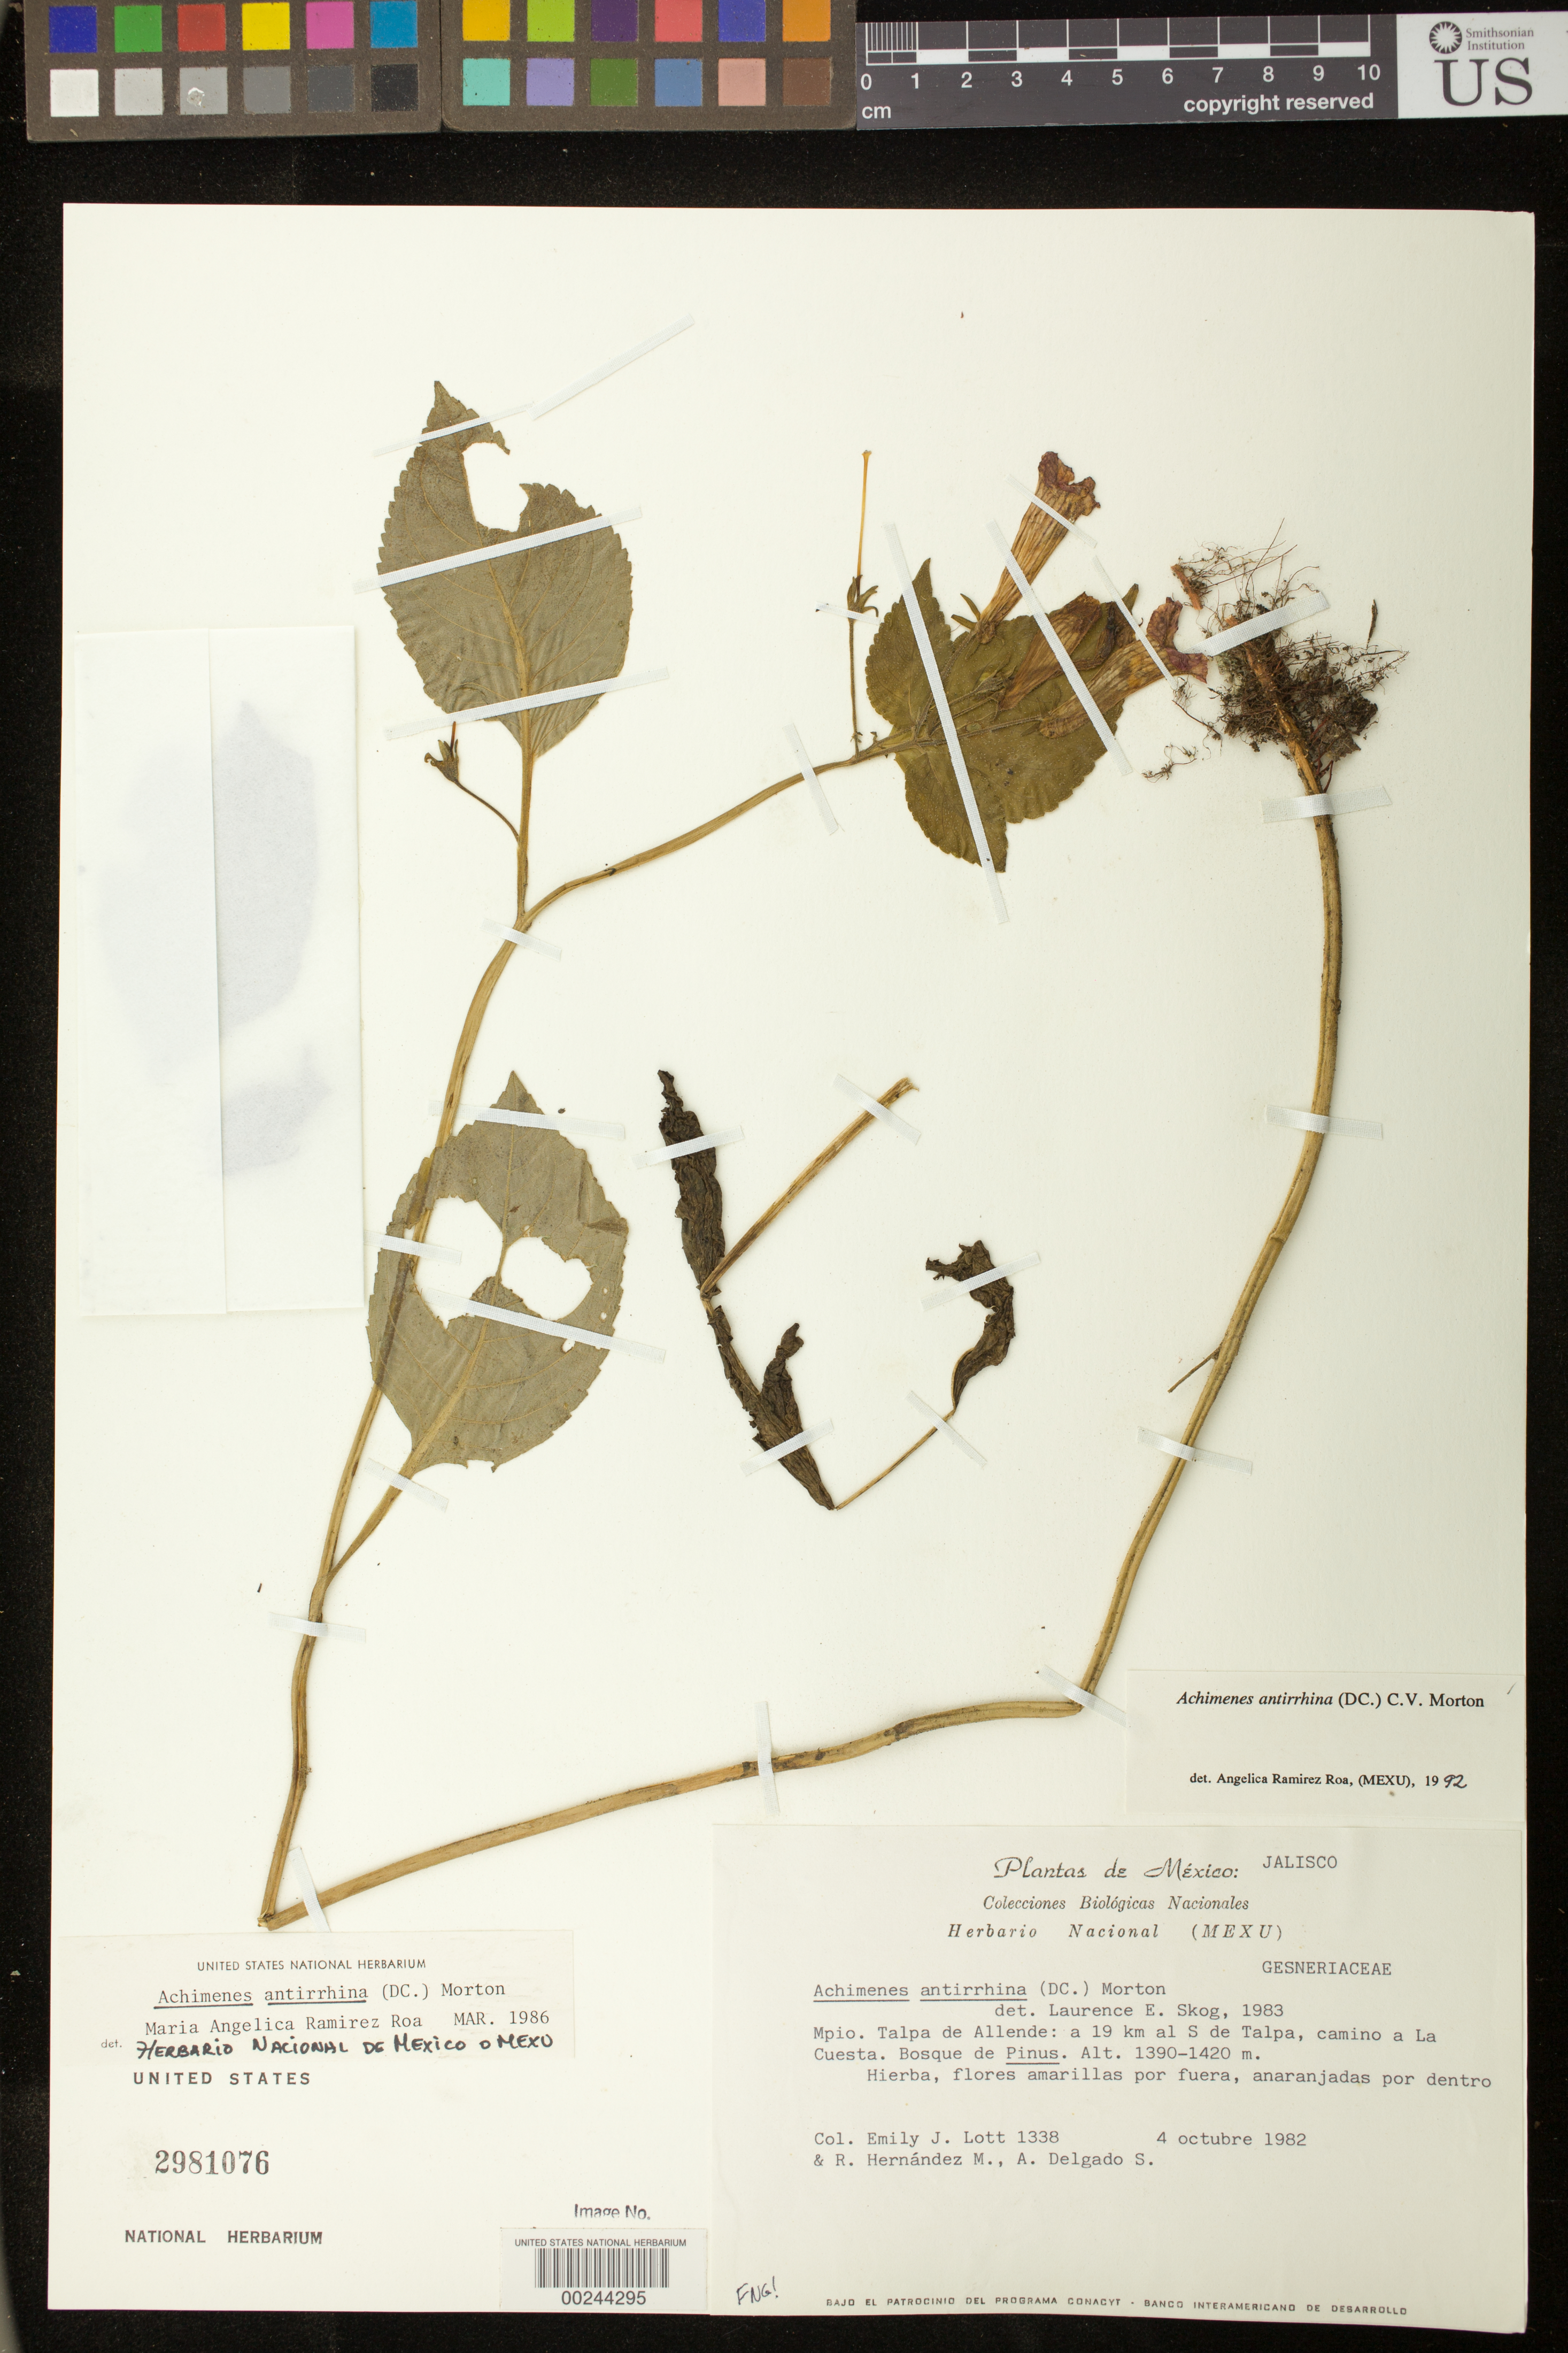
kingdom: Plantae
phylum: Tracheophyta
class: Magnoliopsida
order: Lamiales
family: Gesneriaceae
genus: Achimenes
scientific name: Achimenes antirrhina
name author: (DC.) C.V. Morton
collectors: E. Lott, R. Hernández M. & A. Delgado S.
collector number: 1338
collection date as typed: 04 Oct 1982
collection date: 1982-10-04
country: Mexico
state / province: Jalisco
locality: Mun. of Talpa de Allende, 19 km S of Talpa, road to La Cuesta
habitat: Forest of pinus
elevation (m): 1390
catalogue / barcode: US 2981076